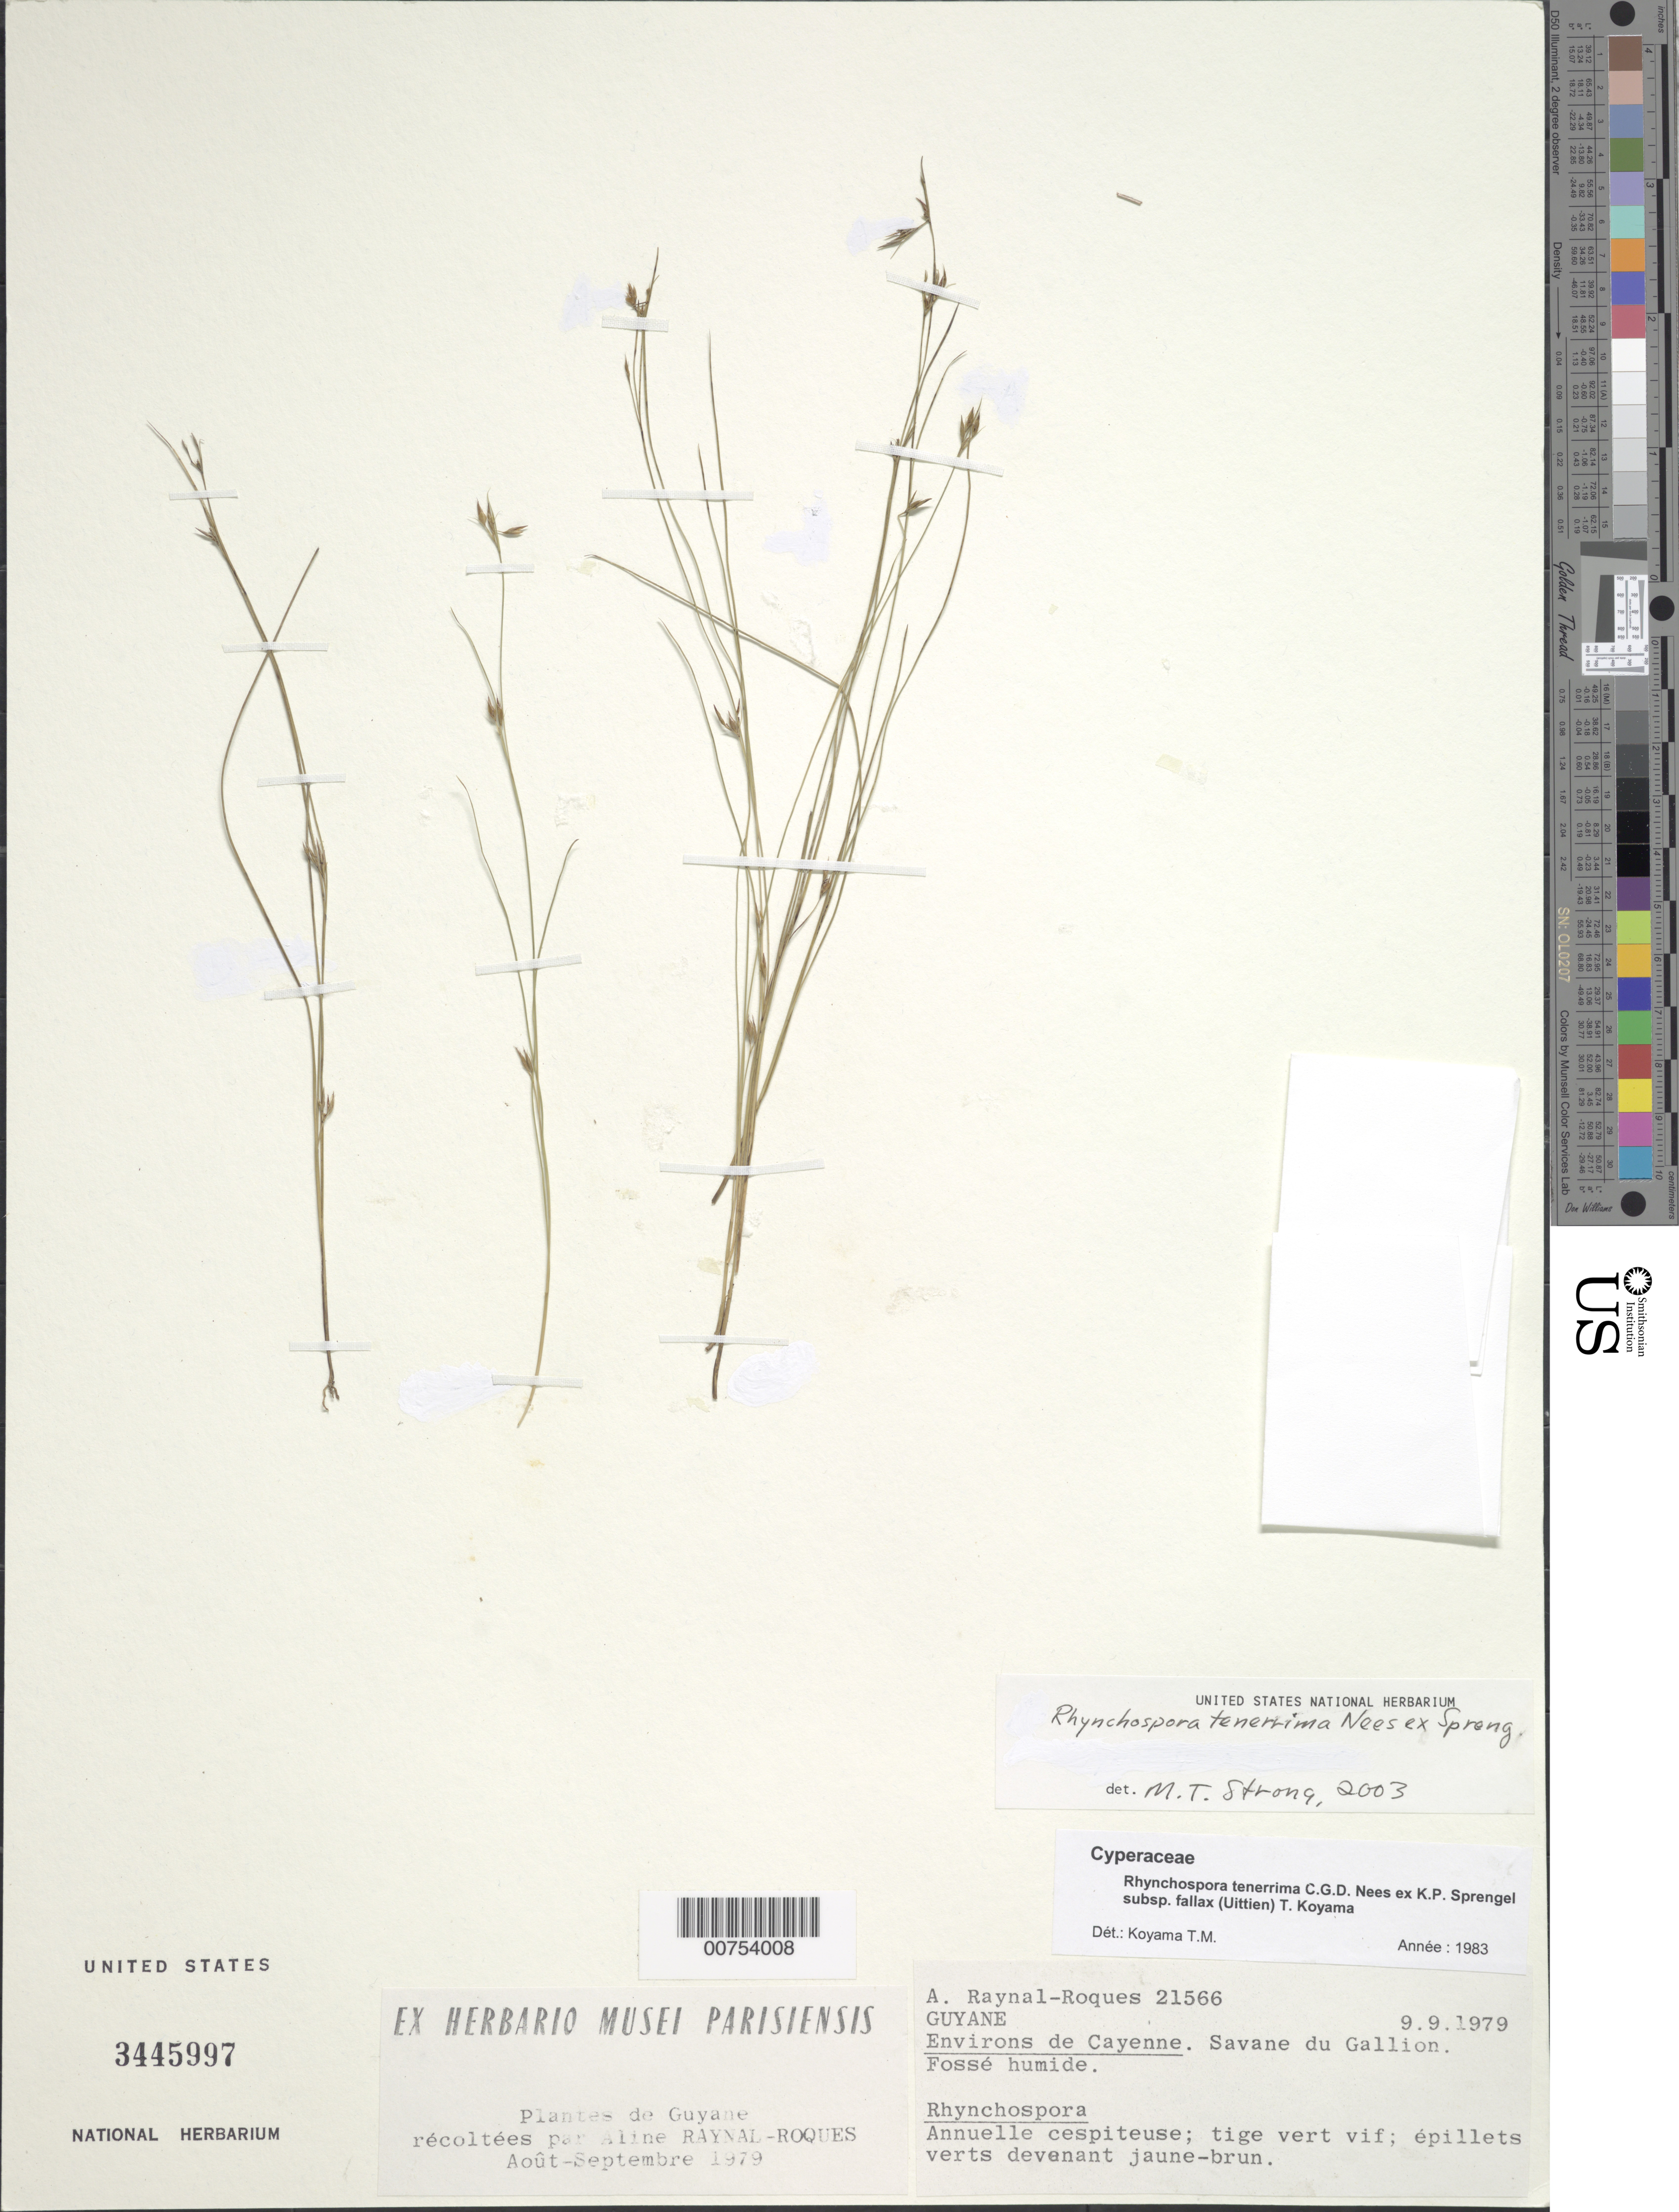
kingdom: Plantae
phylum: Tracheophyta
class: Liliopsida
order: Poales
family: Cyperaceae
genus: Rhynchospora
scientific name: Rhynchospora tenerrima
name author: Nees ex Spreng.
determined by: Strong, M. T., (US), Smithsonian Institution - National Museum of Natural History (UNITED STATES)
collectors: A. M. Raynal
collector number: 21566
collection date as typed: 9-Sep-79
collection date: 1979-09-09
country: French Guiana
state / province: Cayenne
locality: Cayenne, Savane du Gallion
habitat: Wet ditch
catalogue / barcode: US 3445997